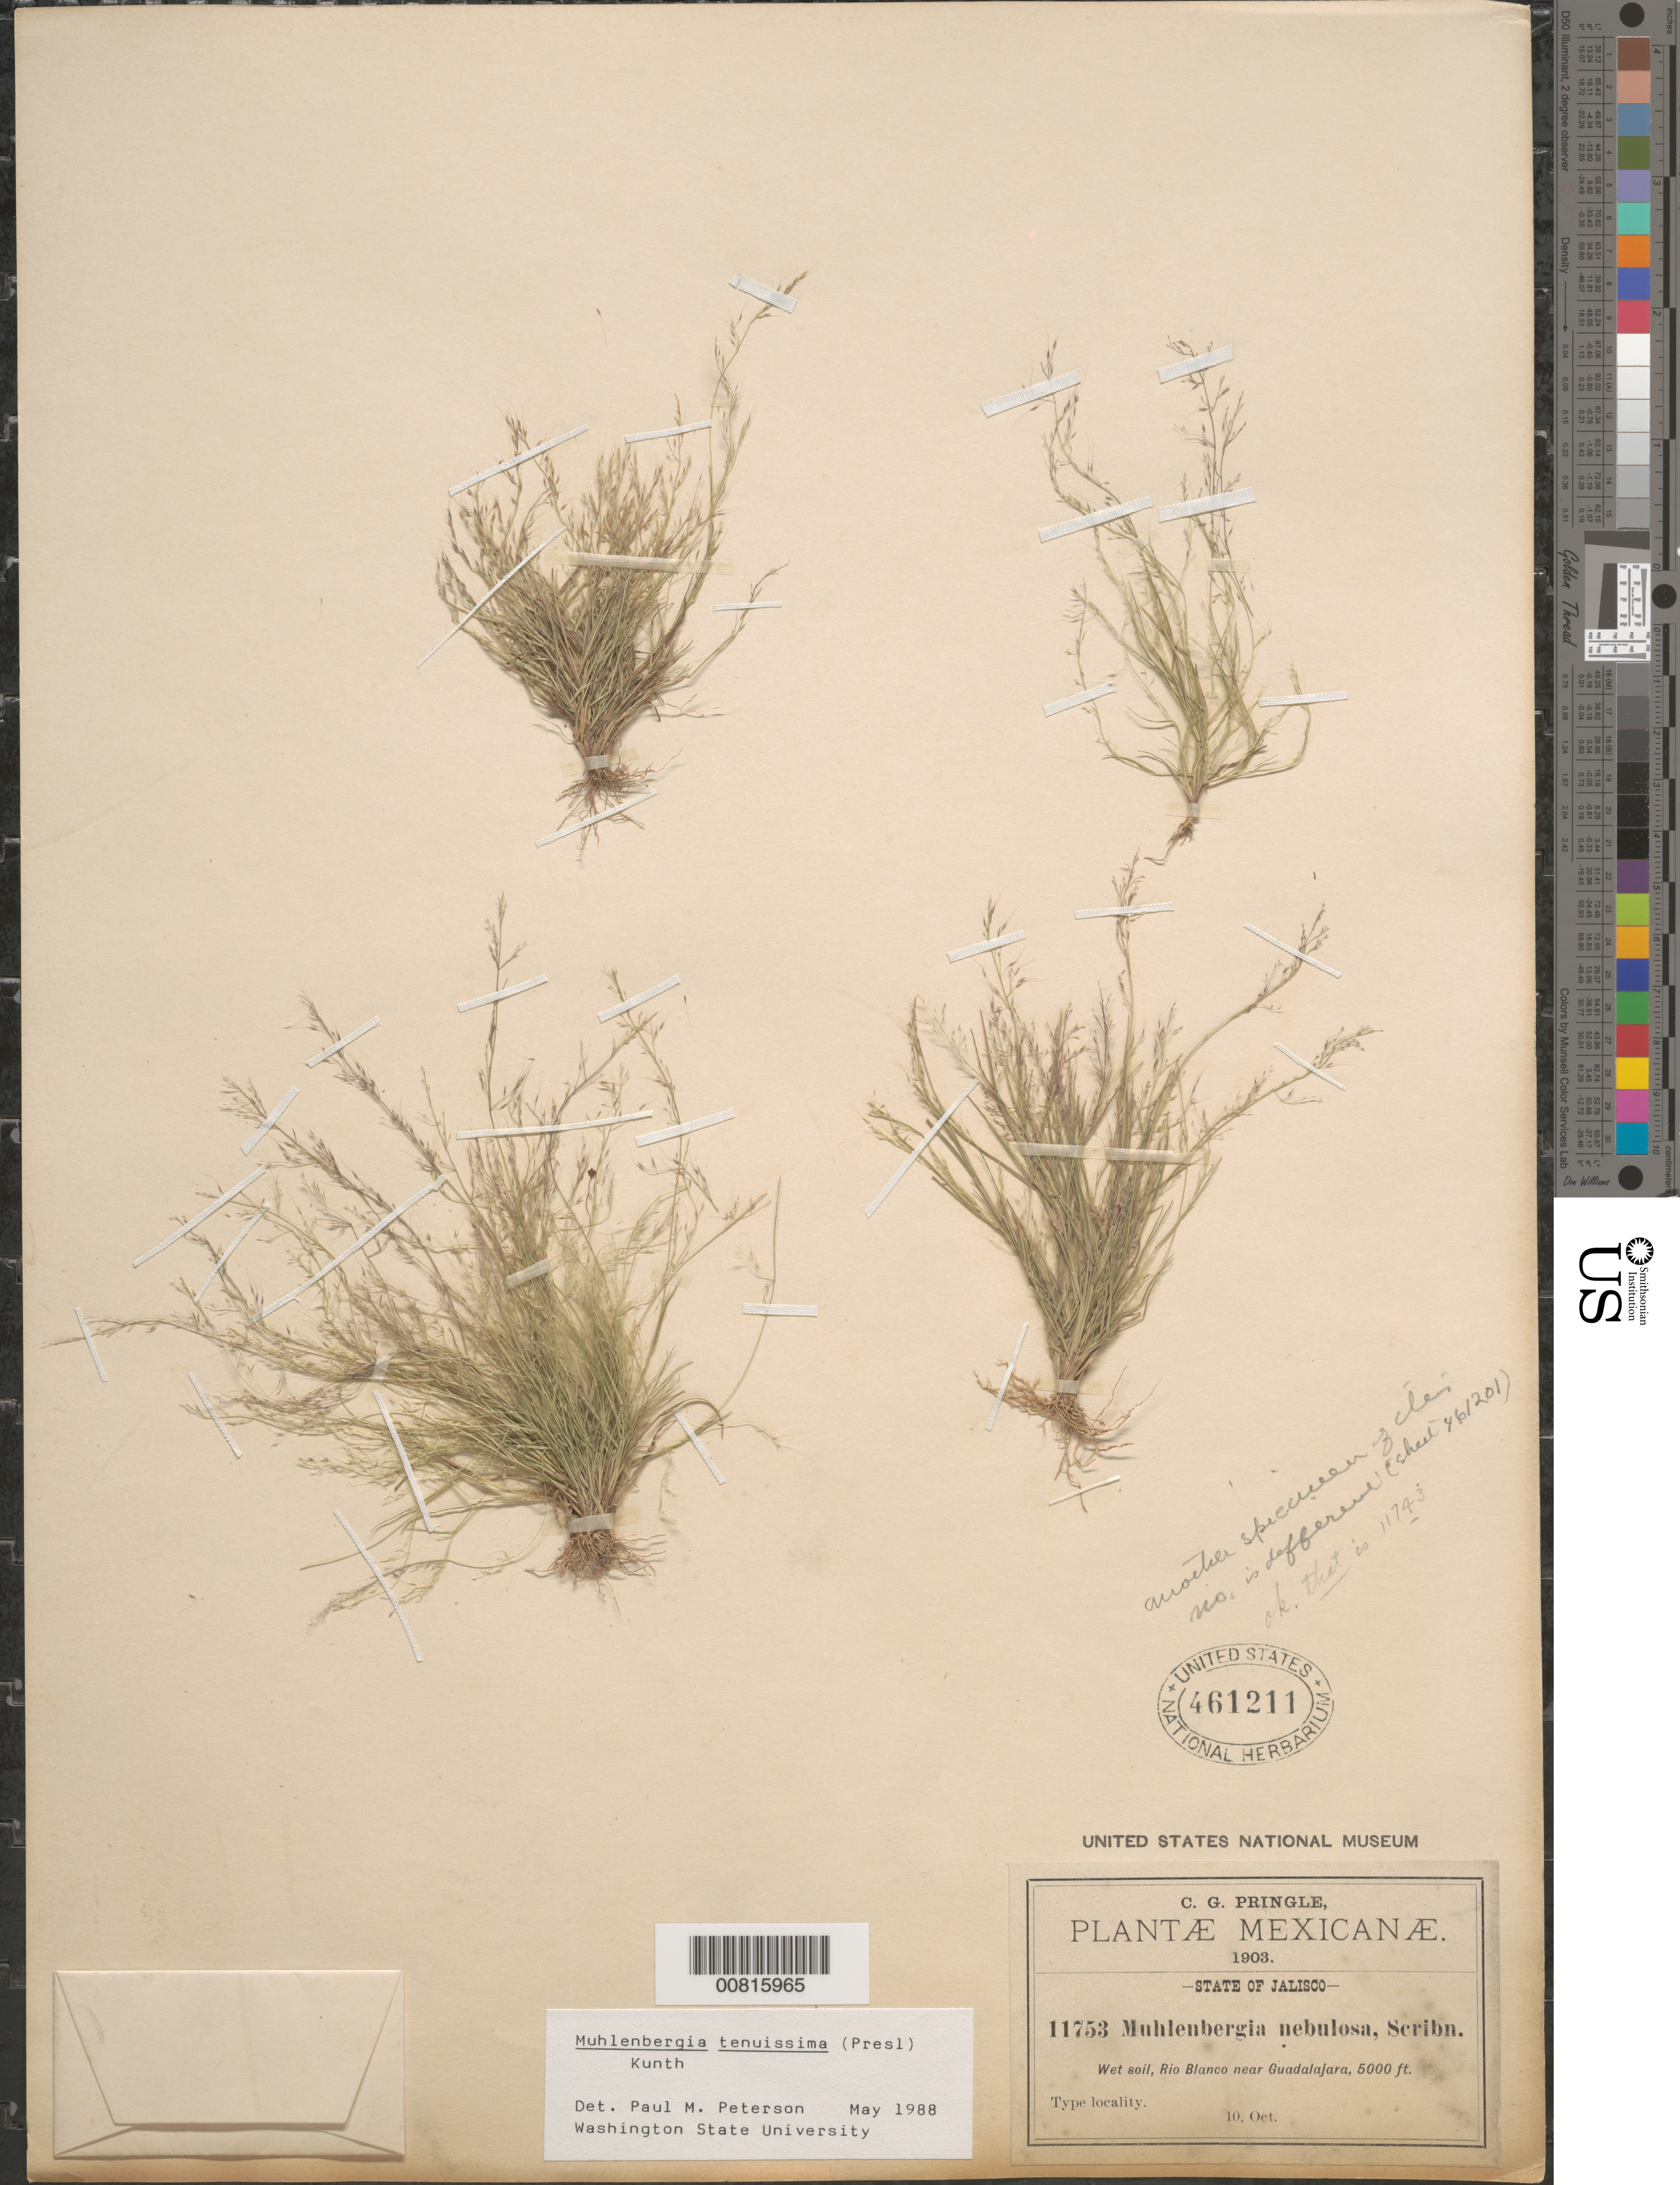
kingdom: Plantae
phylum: Tracheophyta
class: Liliopsida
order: Poales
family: Poaceae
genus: Muhlenbergia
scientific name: Muhlenbergia tenuissima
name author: (J. Presl) Kunth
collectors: C. G. Pringle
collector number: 11753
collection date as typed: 10 Oct 1903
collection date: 1903-10-10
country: Mexico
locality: Rio Blanco, near Guadalajara,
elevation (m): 1524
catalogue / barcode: US 461211